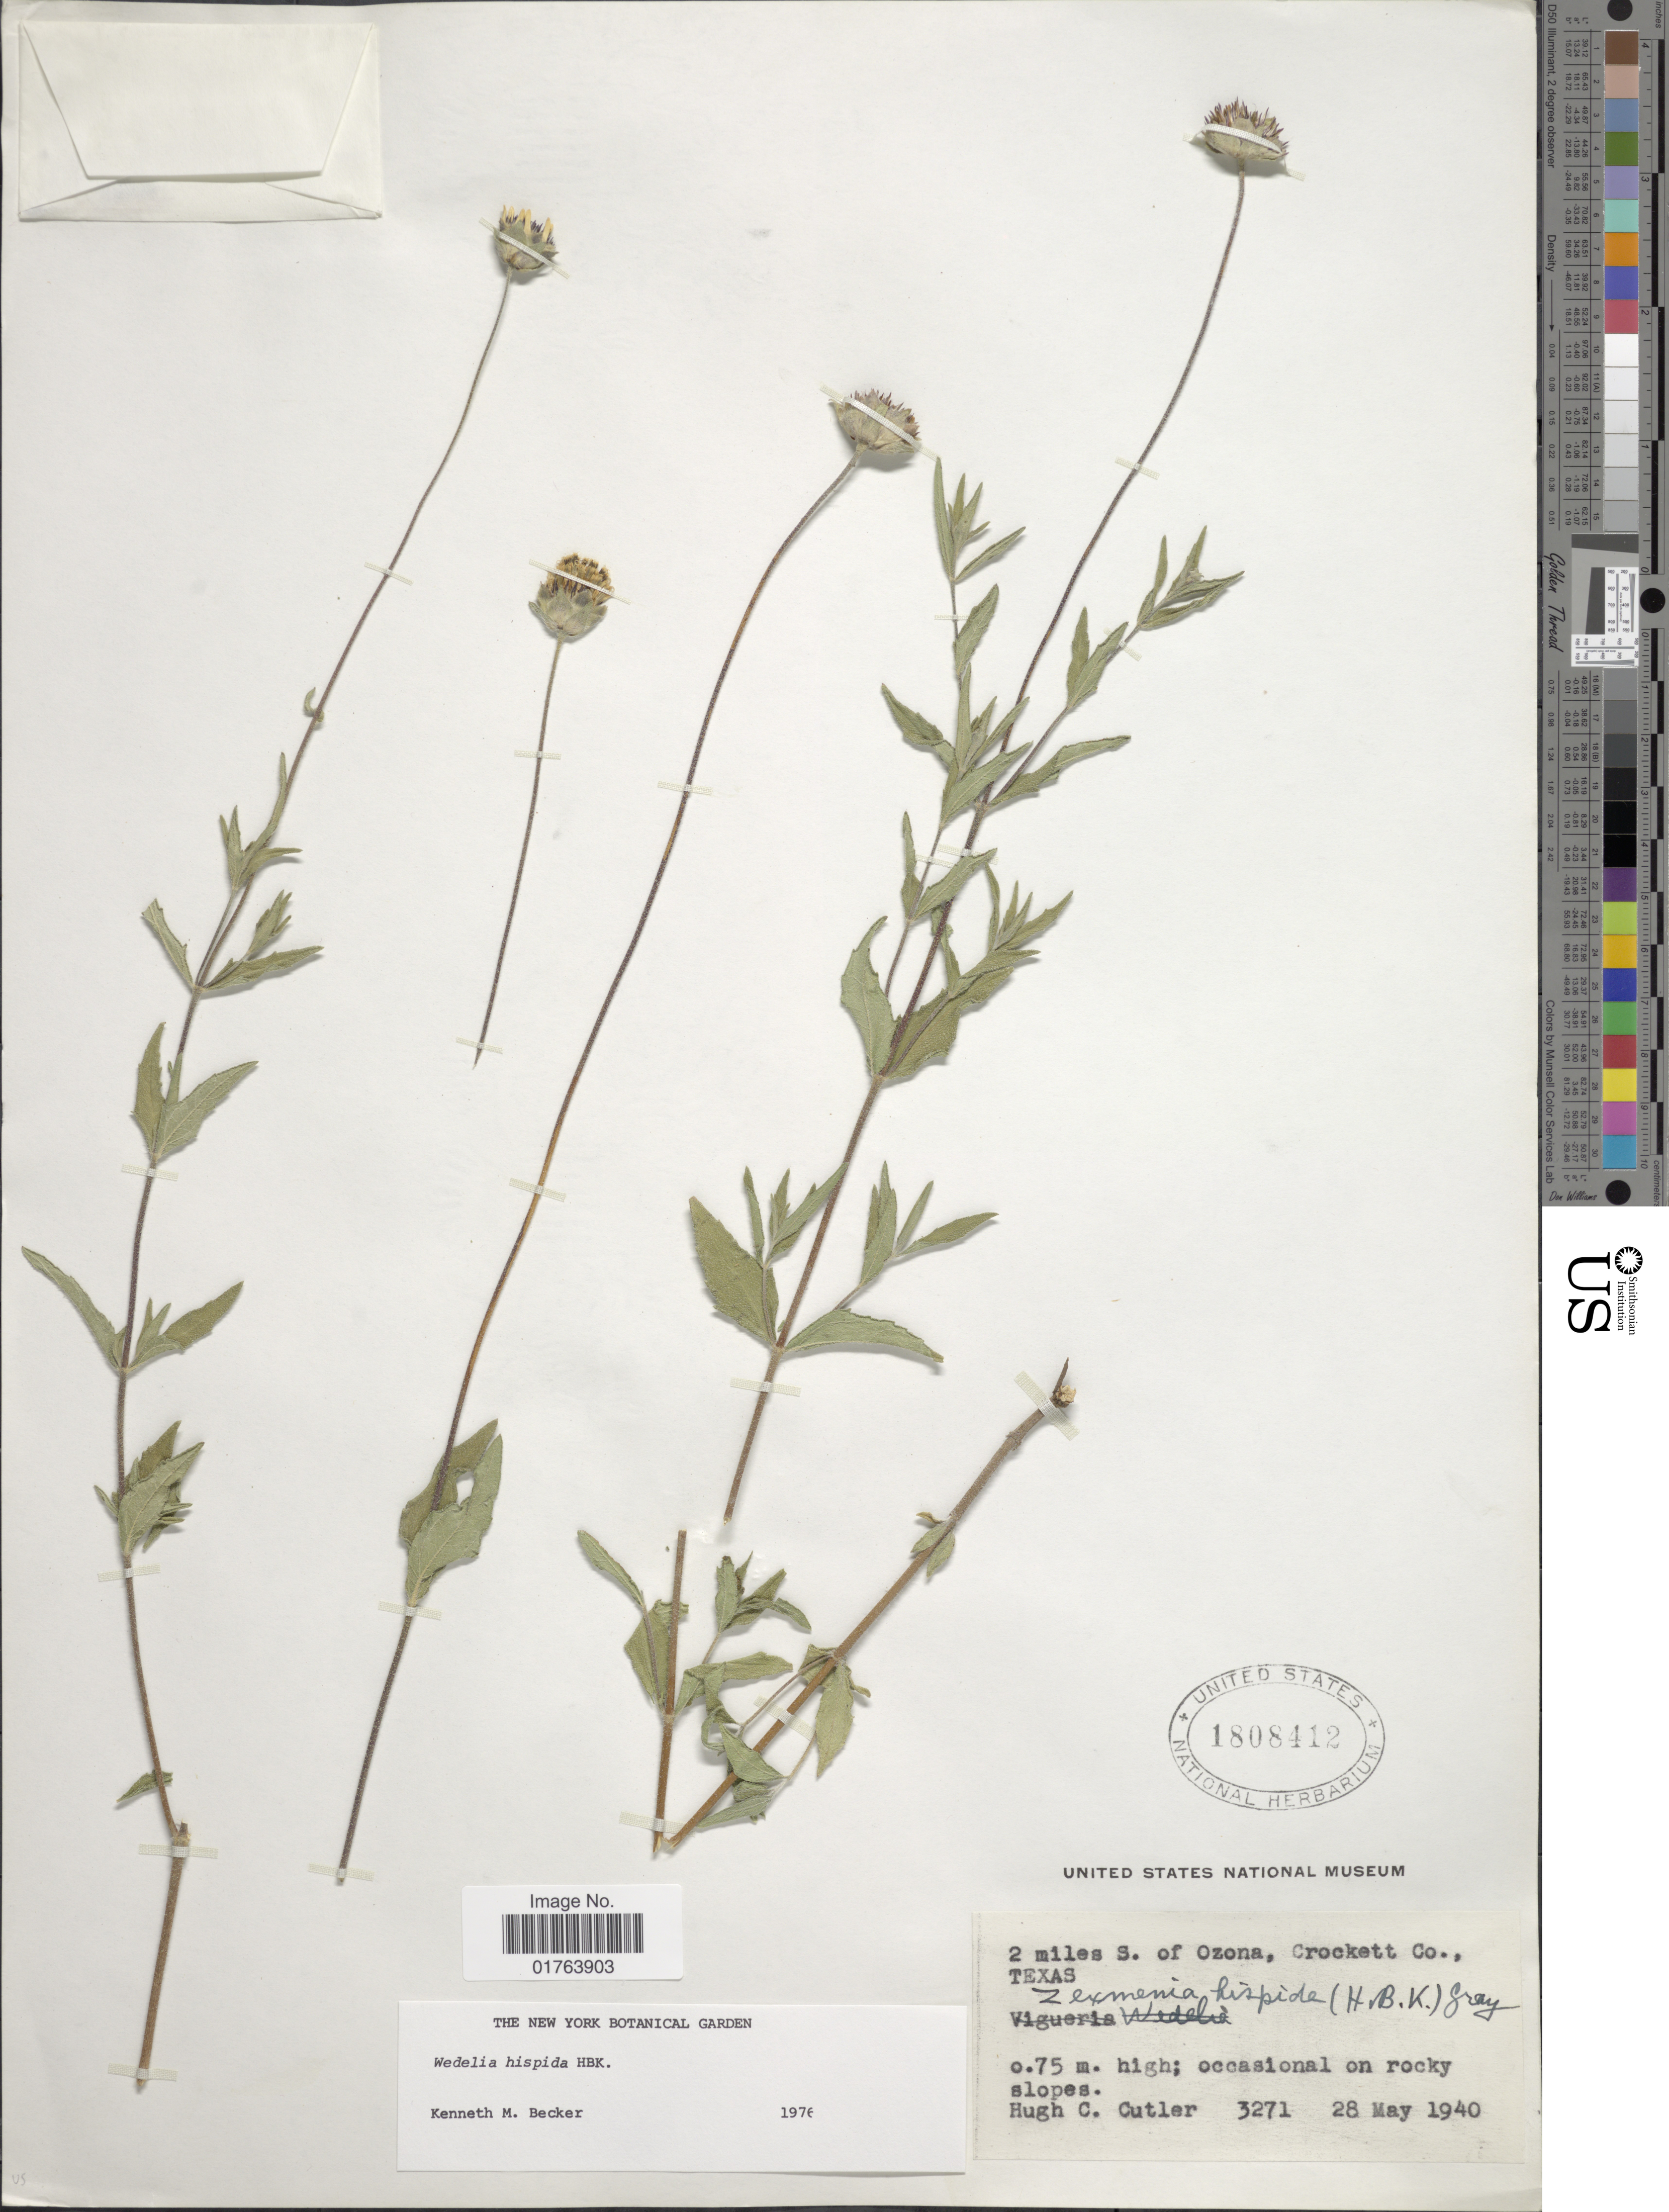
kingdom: Plantae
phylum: Tracheophyta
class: Magnoliopsida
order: Asterales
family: Asteraceae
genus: Wedelia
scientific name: Wedelia acapulcensis var. hispida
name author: (Kunth) Strother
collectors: H. C. Cutler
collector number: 3271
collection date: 1940-05-28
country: United States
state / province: Texas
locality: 2 miles S. of Ozona, Crockett Co.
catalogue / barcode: US 1808412